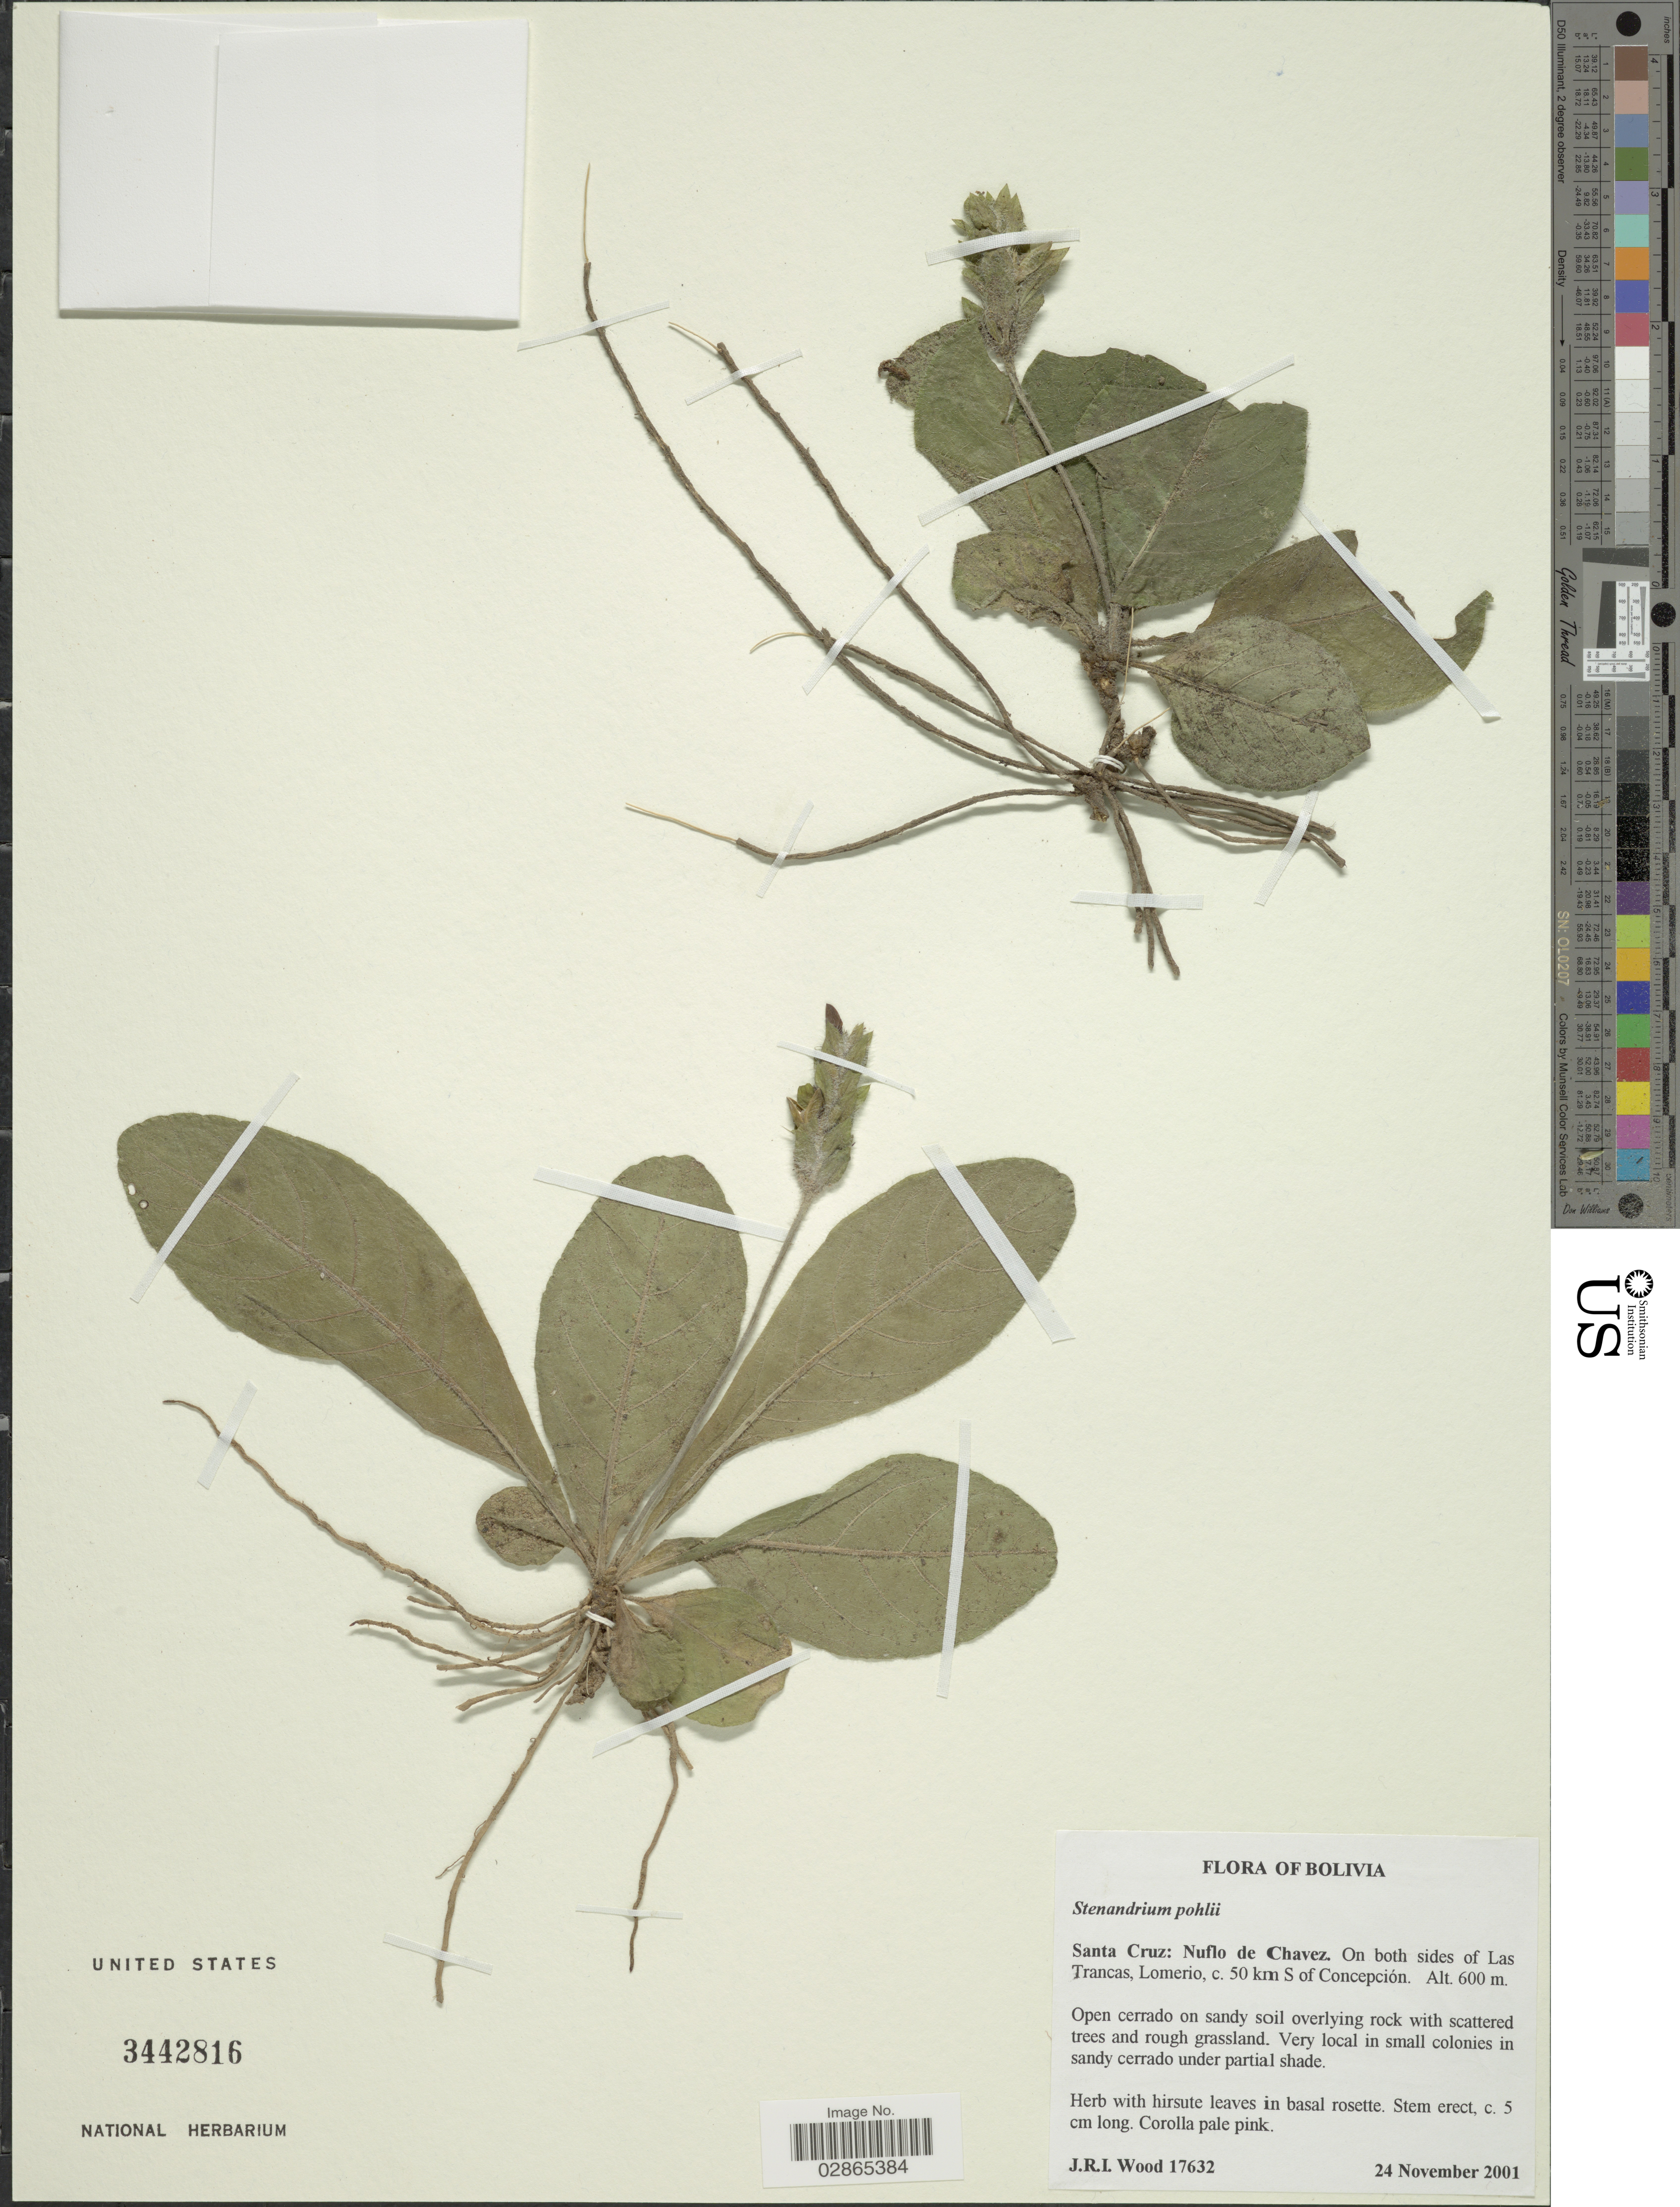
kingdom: Plantae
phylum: Tracheophyta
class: Magnoliopsida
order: Lamiales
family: Acanthaceae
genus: Stenandrium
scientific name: Stenandrium pohlii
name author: Nees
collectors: J. R. I. Wood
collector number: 17632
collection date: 2001-11-24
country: Bolivia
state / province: Santa Cruz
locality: Nuflo de Chavez. On both sides of Las Trancas, Lomerio, c. 50 km S of Concepción.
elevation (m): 600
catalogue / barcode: US 3442816